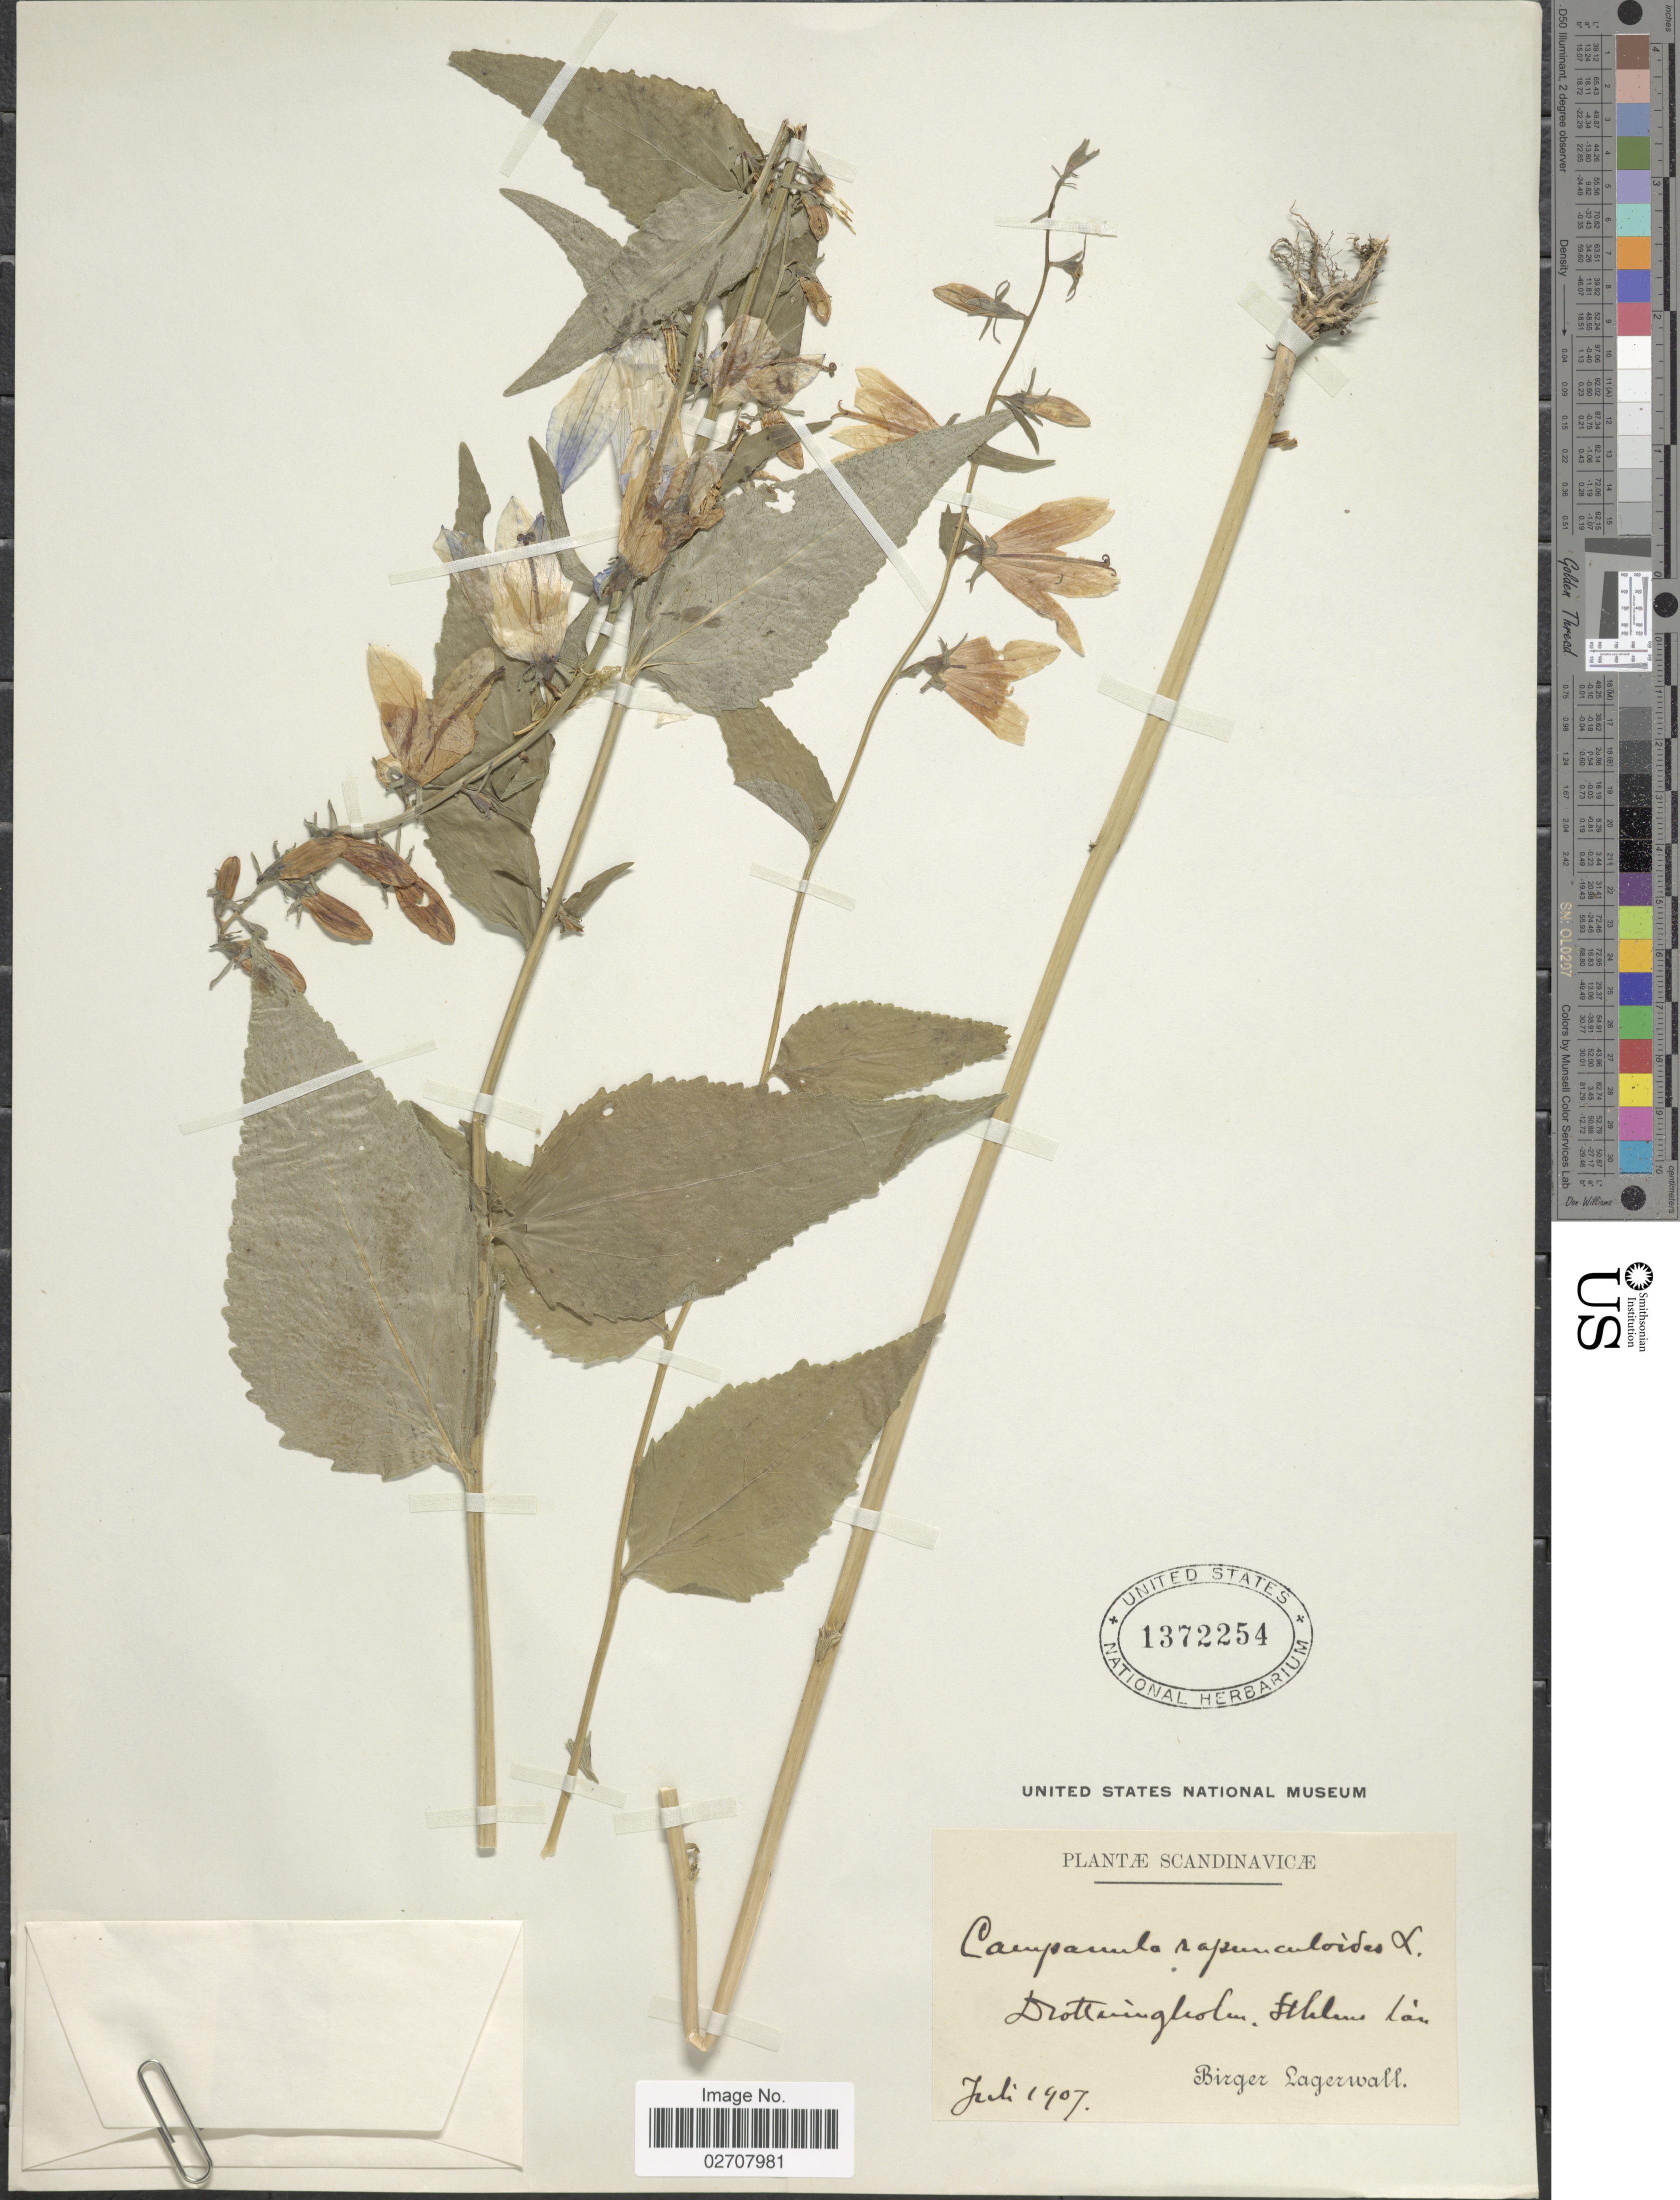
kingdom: Plantae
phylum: Tracheophyta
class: Magnoliopsida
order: Asterales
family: Campanulaceae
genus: Campanula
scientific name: Campanula rapunculoides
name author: L.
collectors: B. Lagerwall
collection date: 1907-07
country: Sweden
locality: Scandinvicae, Drottingholm, St. Helens Lau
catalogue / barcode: US 1372254